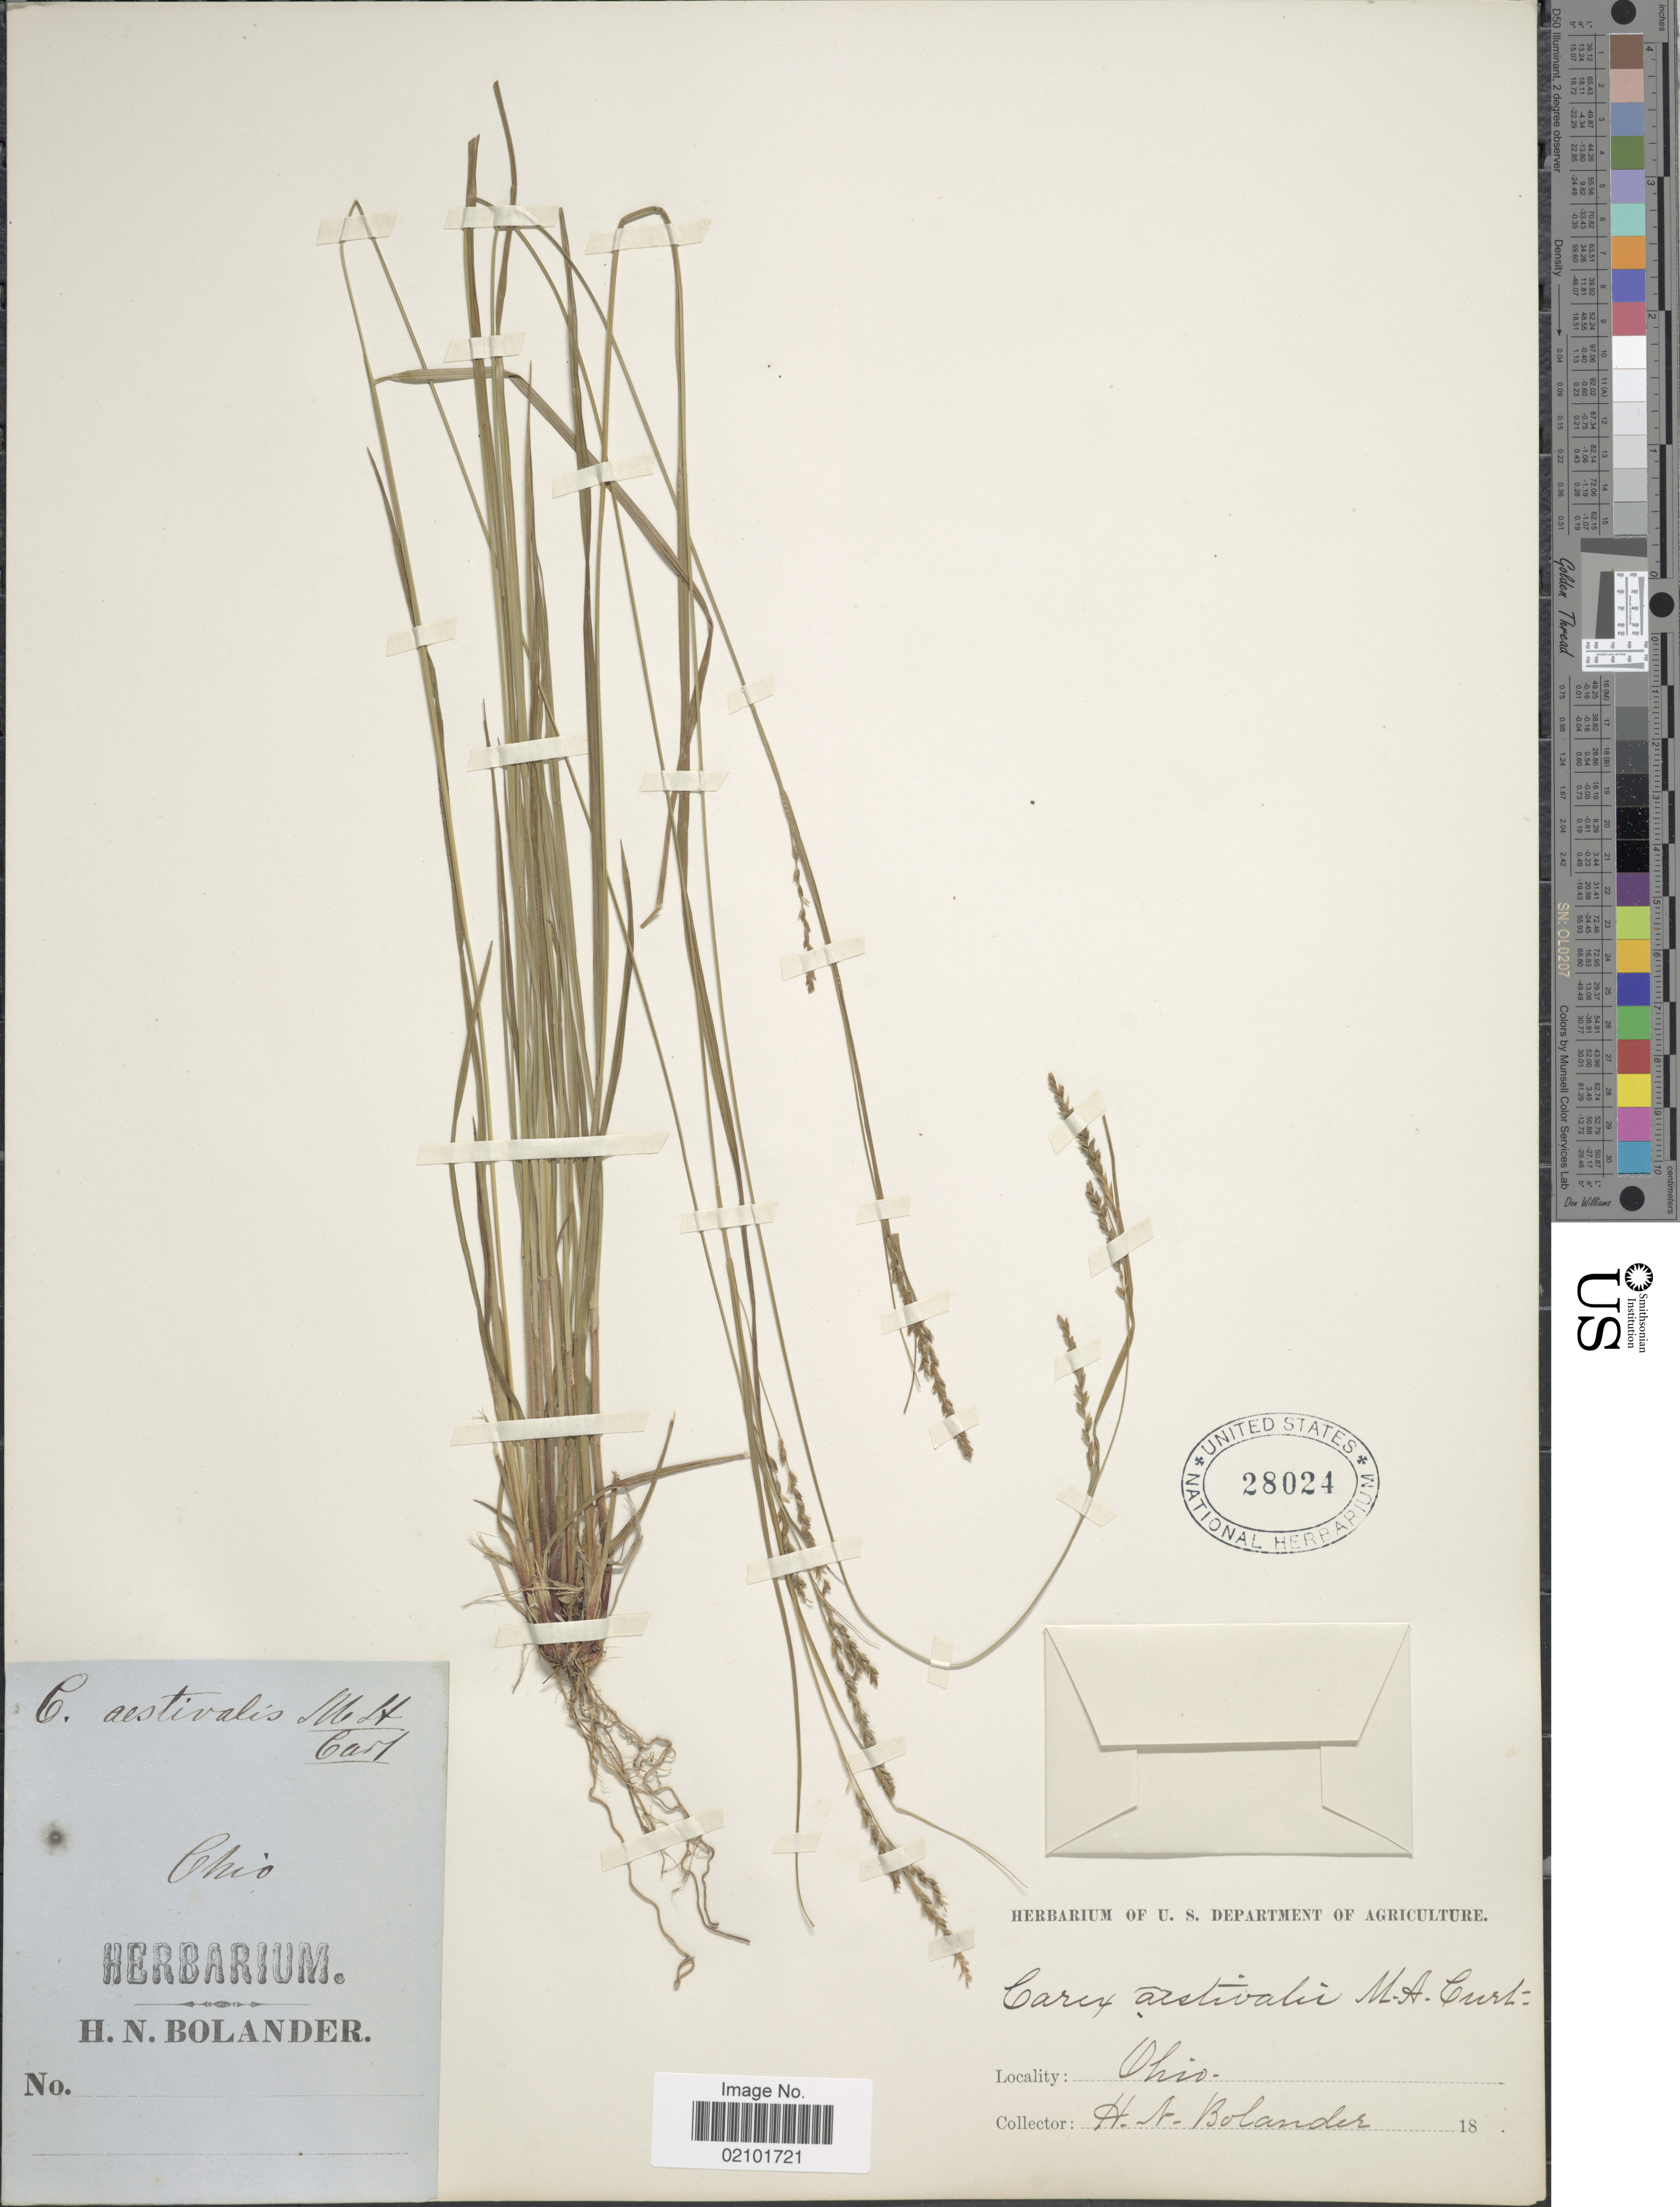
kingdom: Plantae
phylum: Tracheophyta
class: Liliopsida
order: Poales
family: Cyperaceae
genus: Carex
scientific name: Carex aestivalis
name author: M.A. Curtis ex A. Gray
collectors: H. Bolander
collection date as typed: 18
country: United States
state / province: Ohio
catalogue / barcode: US 28024